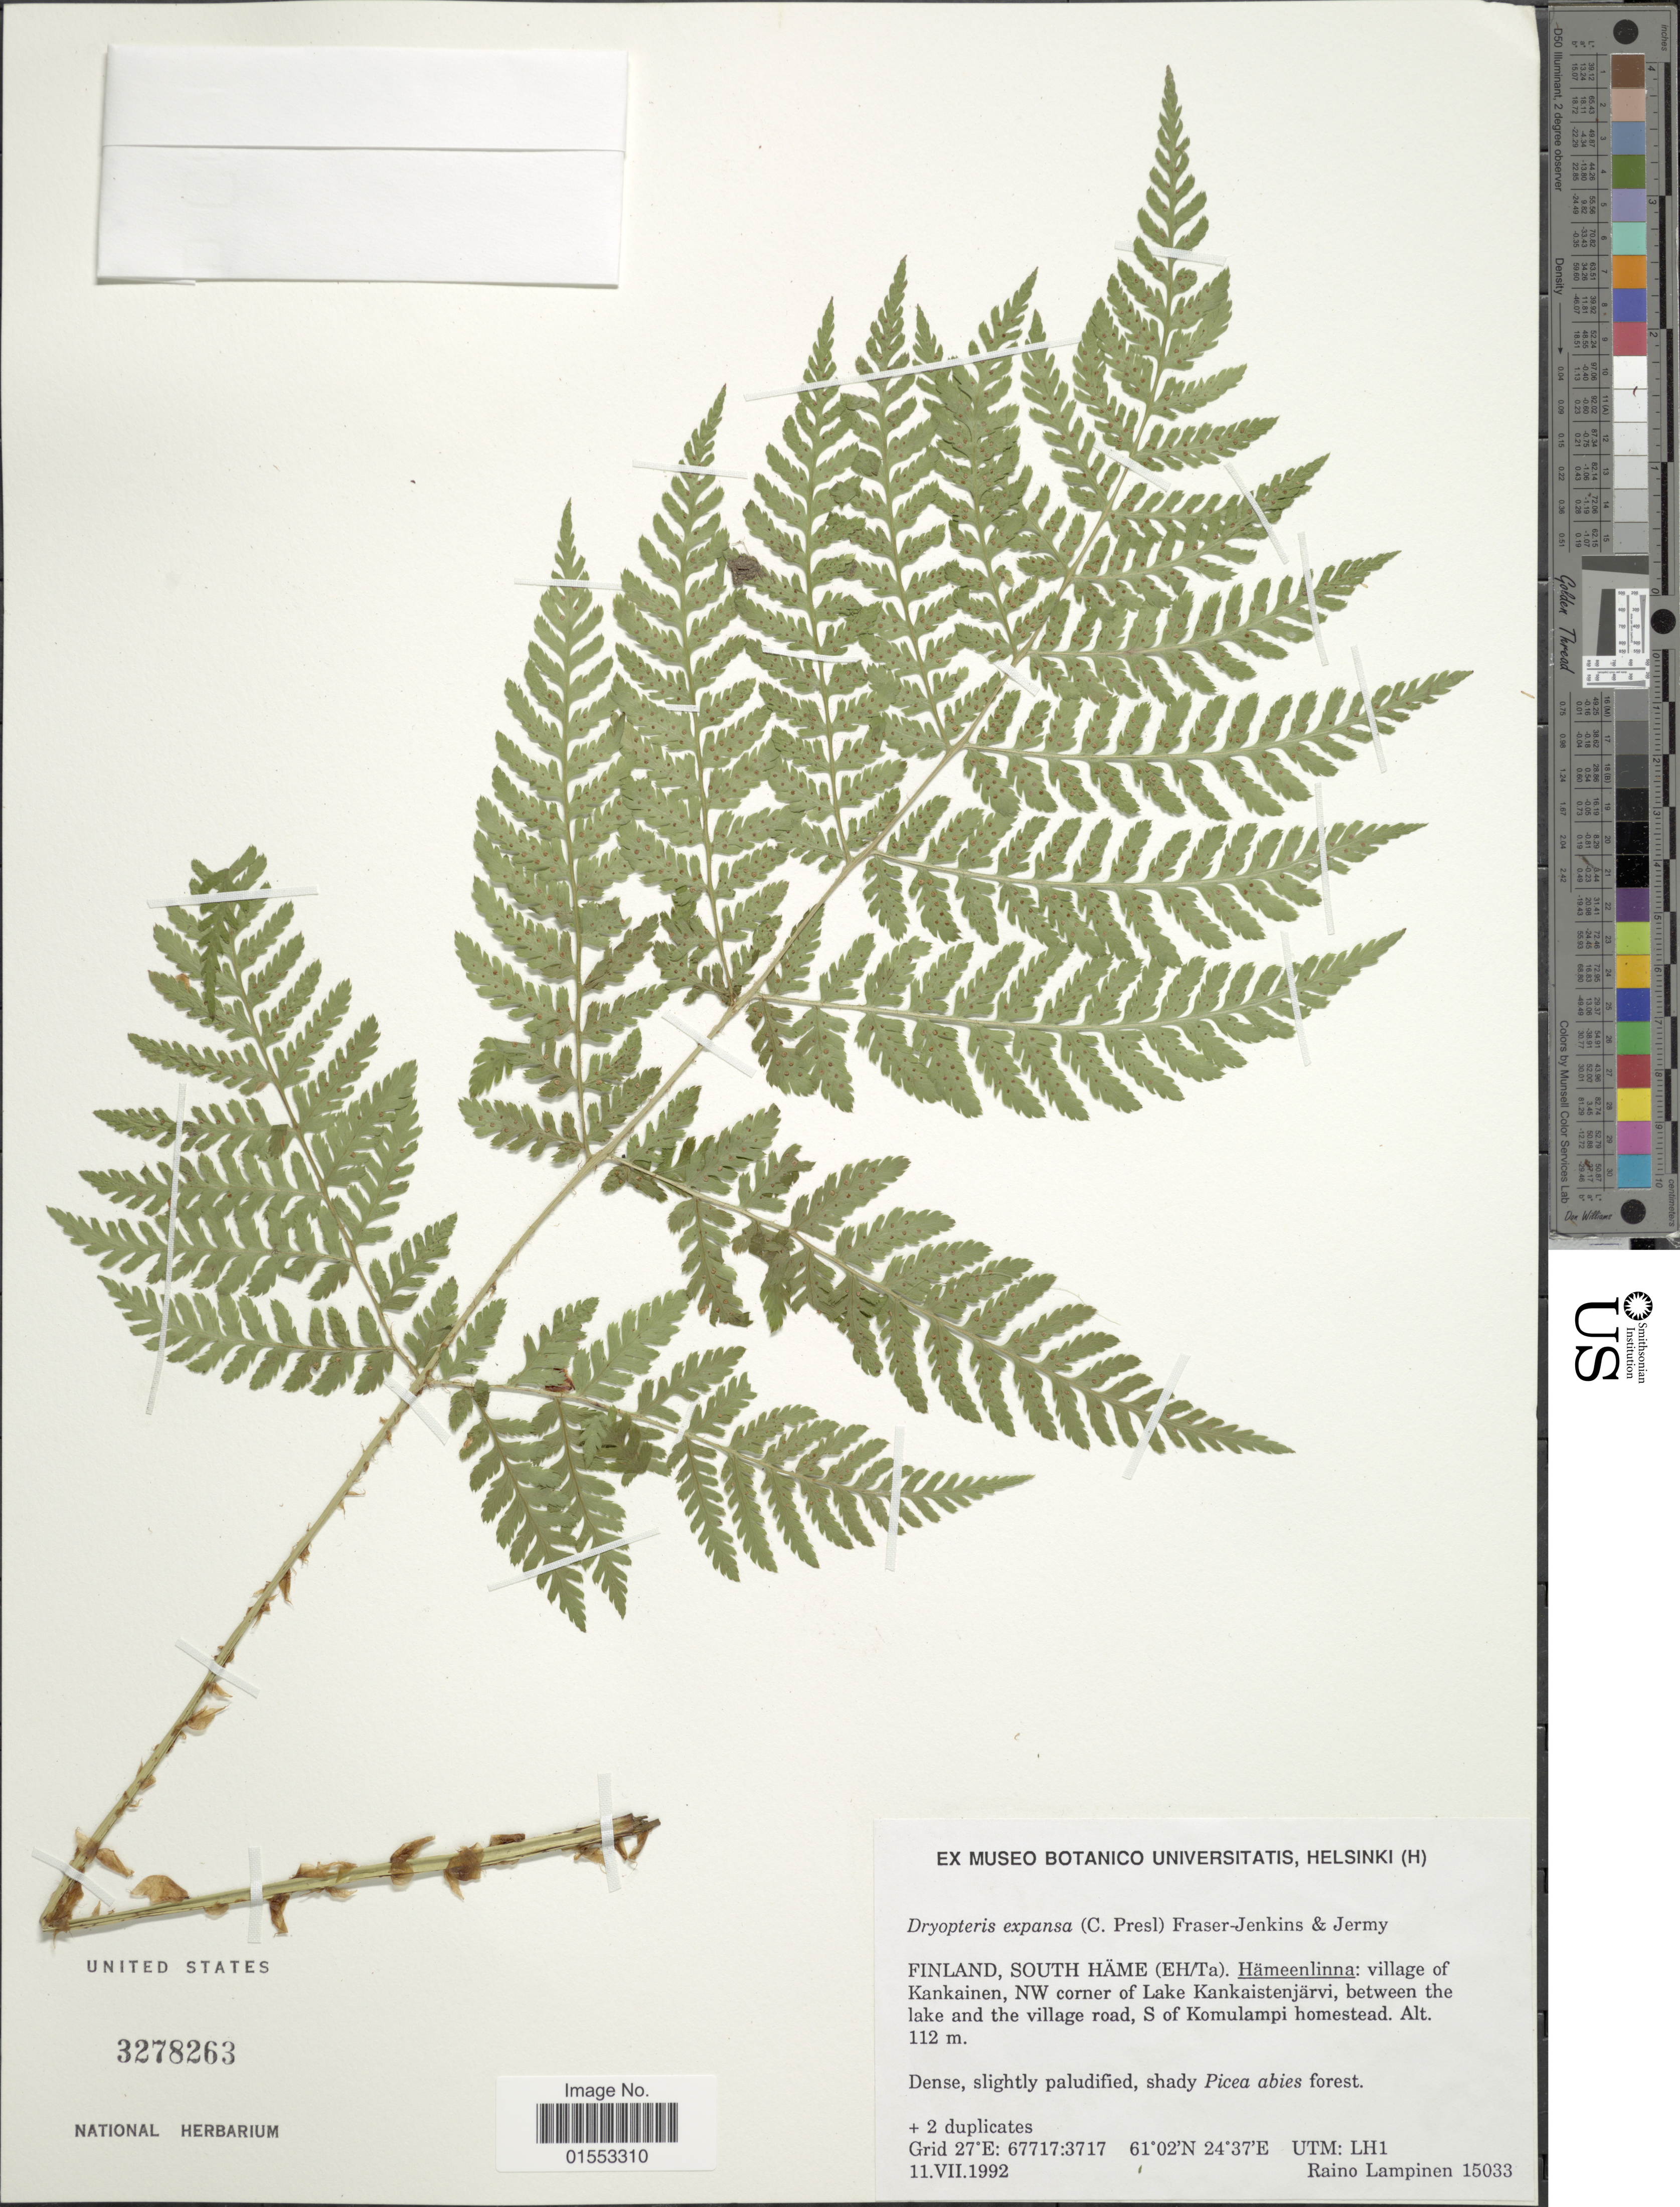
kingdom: Plantae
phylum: Tracheophyta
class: Polypodiopsida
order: Polypodiales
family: Dryopteridaceae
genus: Dryopteris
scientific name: Dryopteris expansa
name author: (C. Presl) Fraser-Jenk. & Jermy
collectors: R. Lampinen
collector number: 15033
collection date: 1992-07-11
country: Finland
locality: Finland south Häme (EH/Ta), Hameenlinna: village of Kankainen, NW corner of Lake Kankaistenjarvi, between the lake and the village road, S of Komulampi homestead.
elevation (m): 112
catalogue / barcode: US 3278263